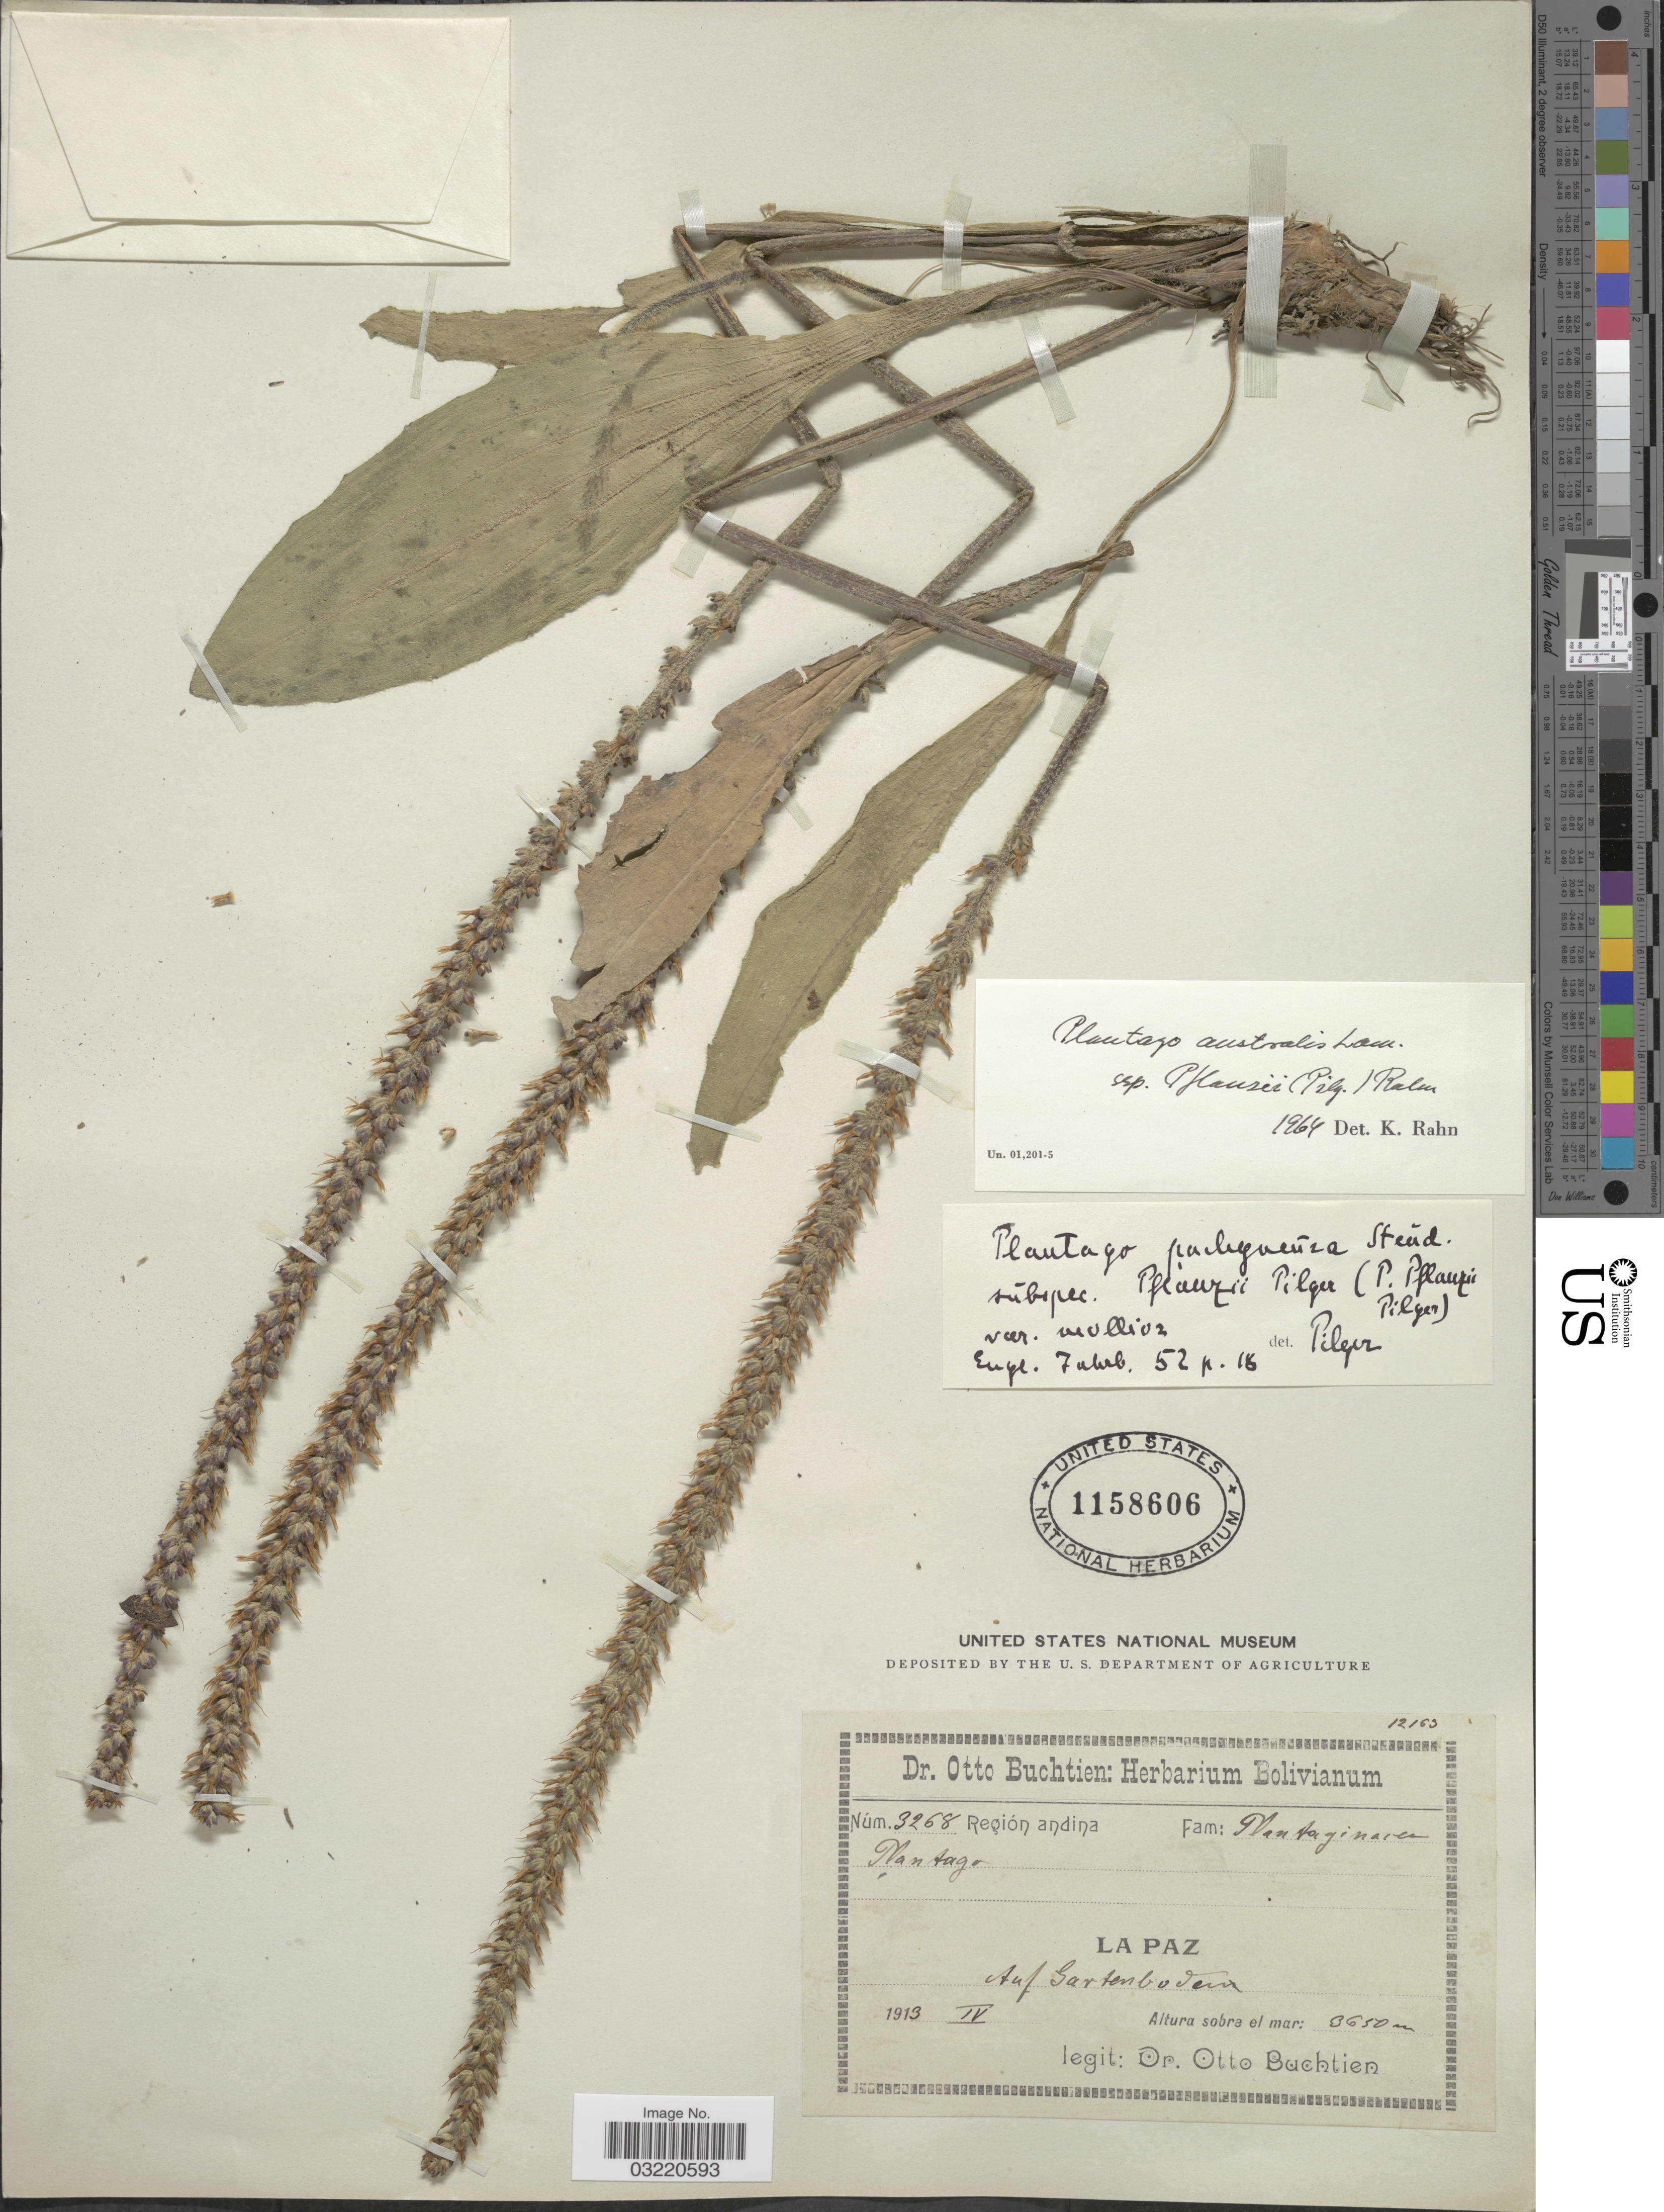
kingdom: Plantae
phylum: Tracheophyta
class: Magnoliopsida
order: Lamiales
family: Plantaginaceae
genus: Plantago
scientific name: Plantago pflanzii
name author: (Pilg.) Rahn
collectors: O. Buchtien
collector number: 3268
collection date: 1913-04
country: Bolivia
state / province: La Paz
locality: Región andina. Auf Gartenbodem.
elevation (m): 3650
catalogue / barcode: US 1158606